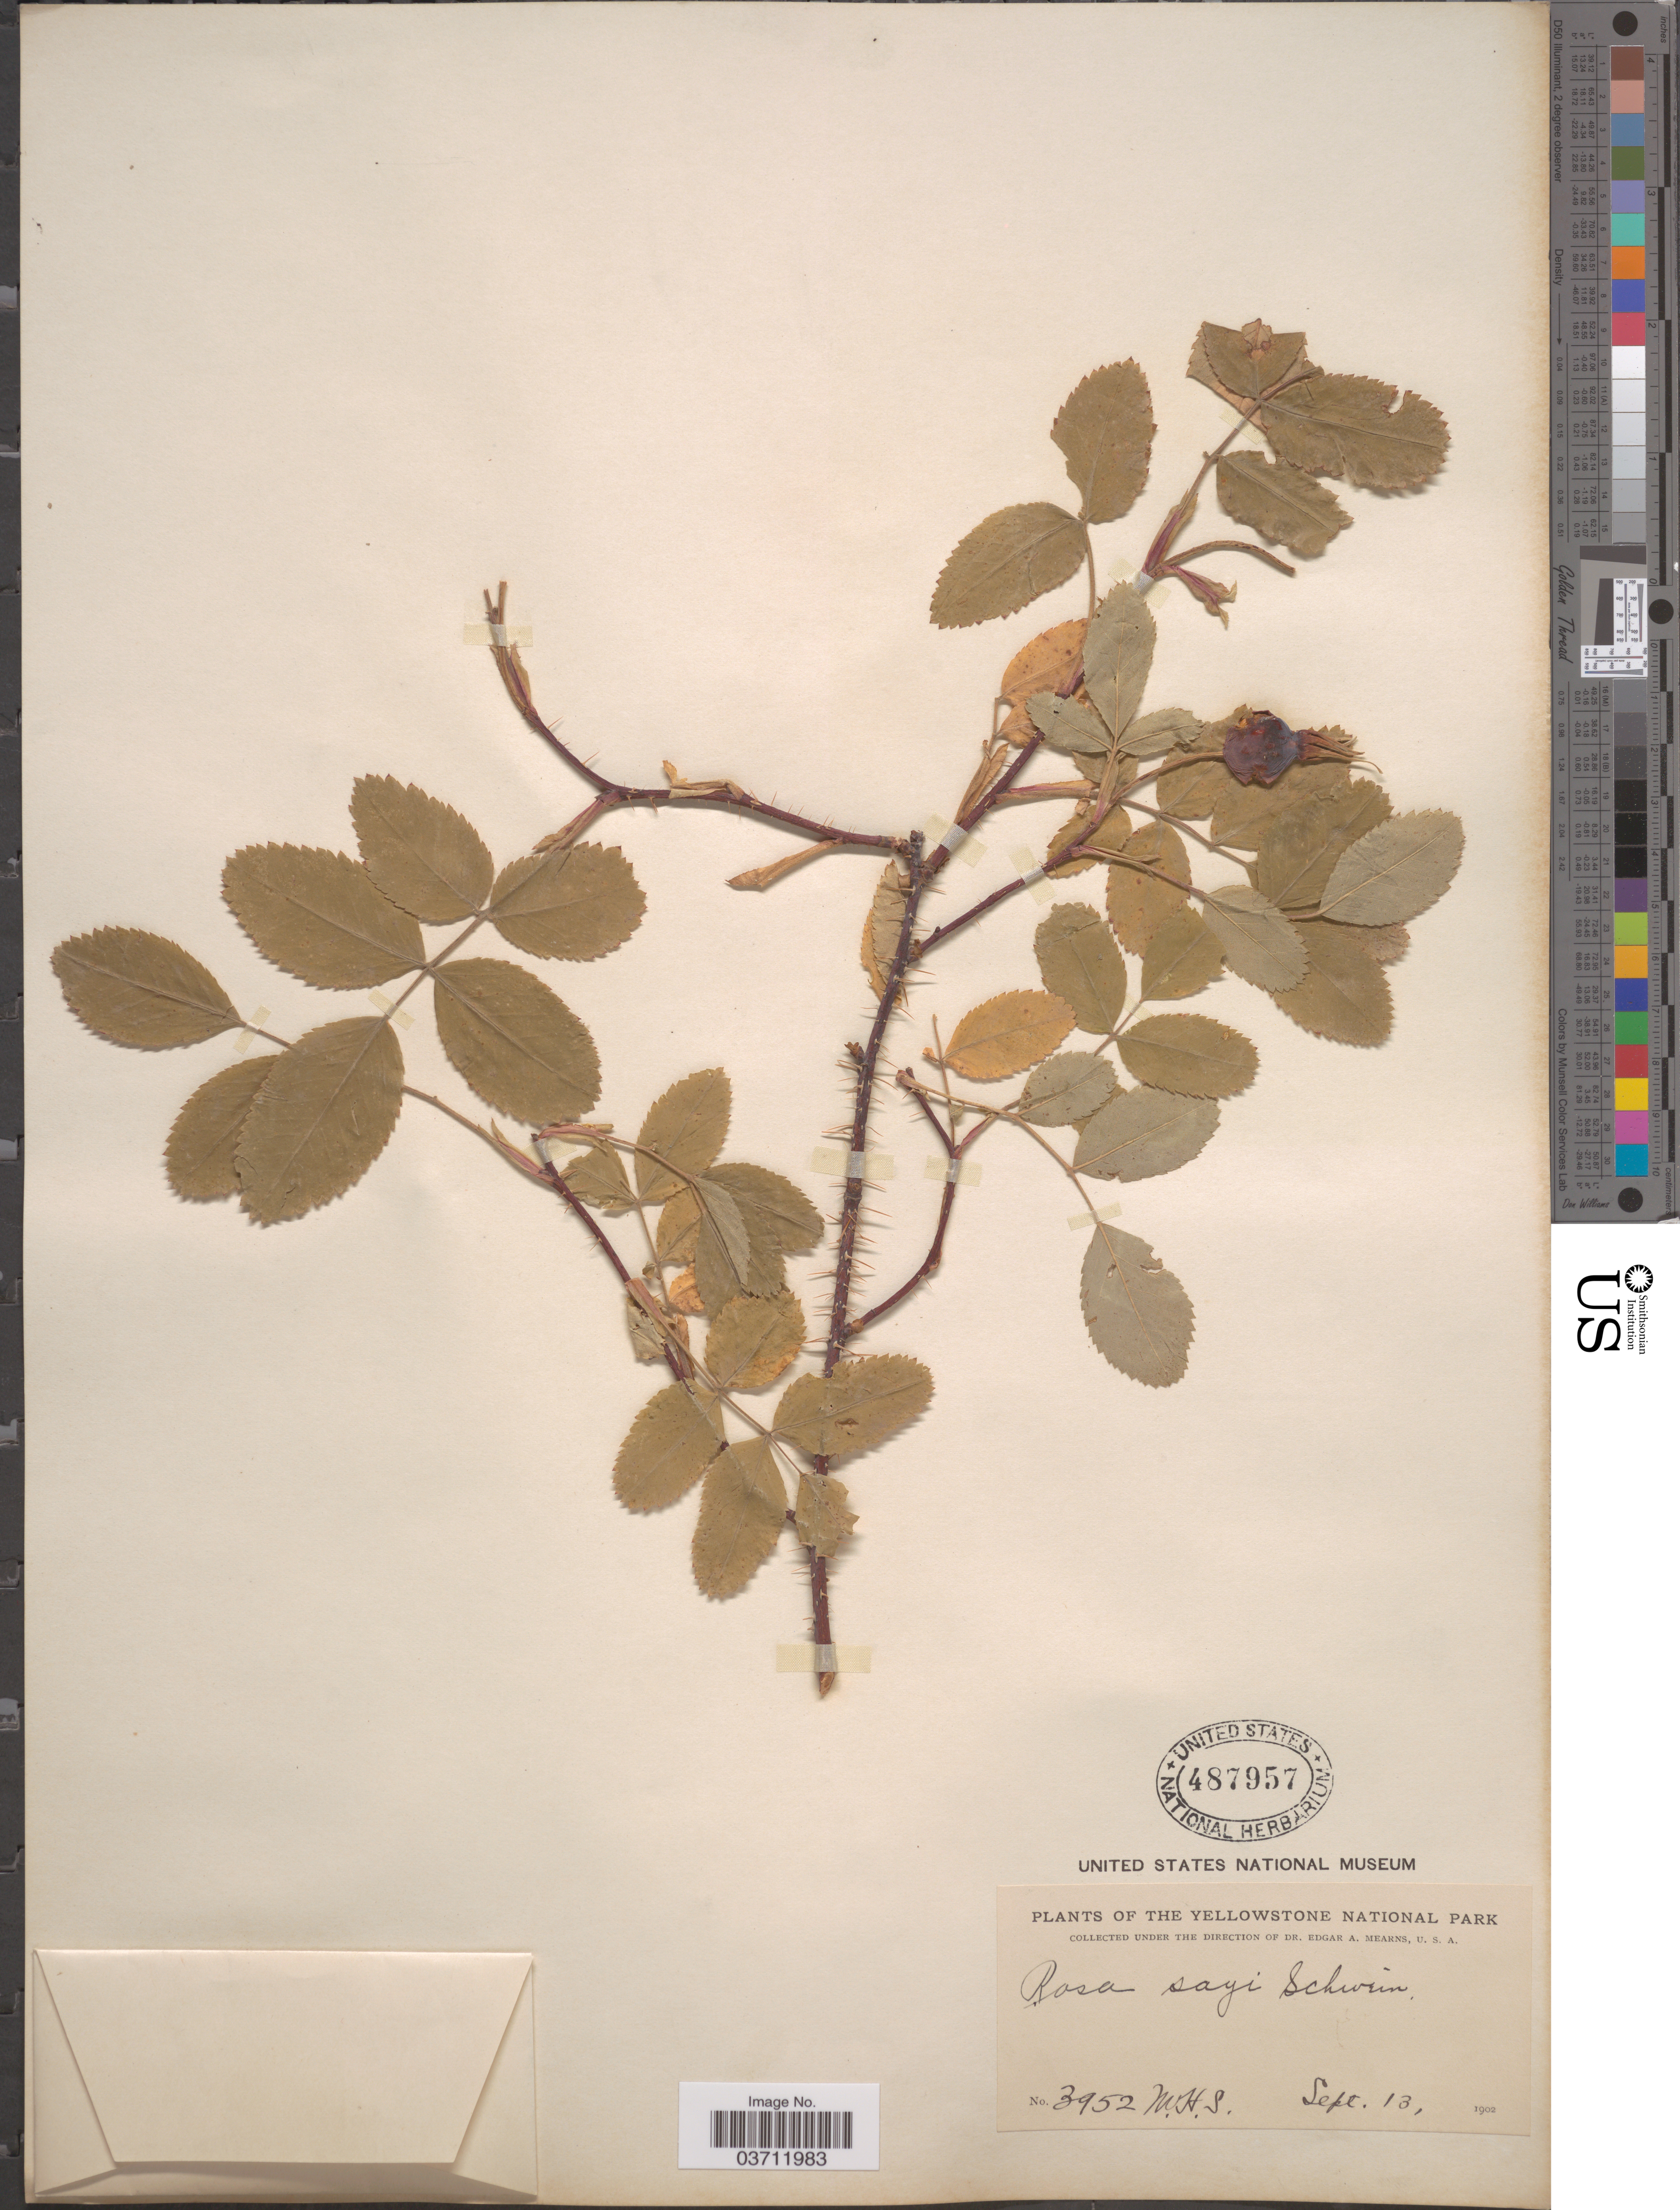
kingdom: Plantae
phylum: Tracheophyta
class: Magnoliopsida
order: Rosales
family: Rosaceae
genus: Rosa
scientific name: Rosa sayi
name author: Schwein.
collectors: M. H. S.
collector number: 3952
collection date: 1902-09-13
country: United States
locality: Yellowstone National Park.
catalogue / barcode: US 487957